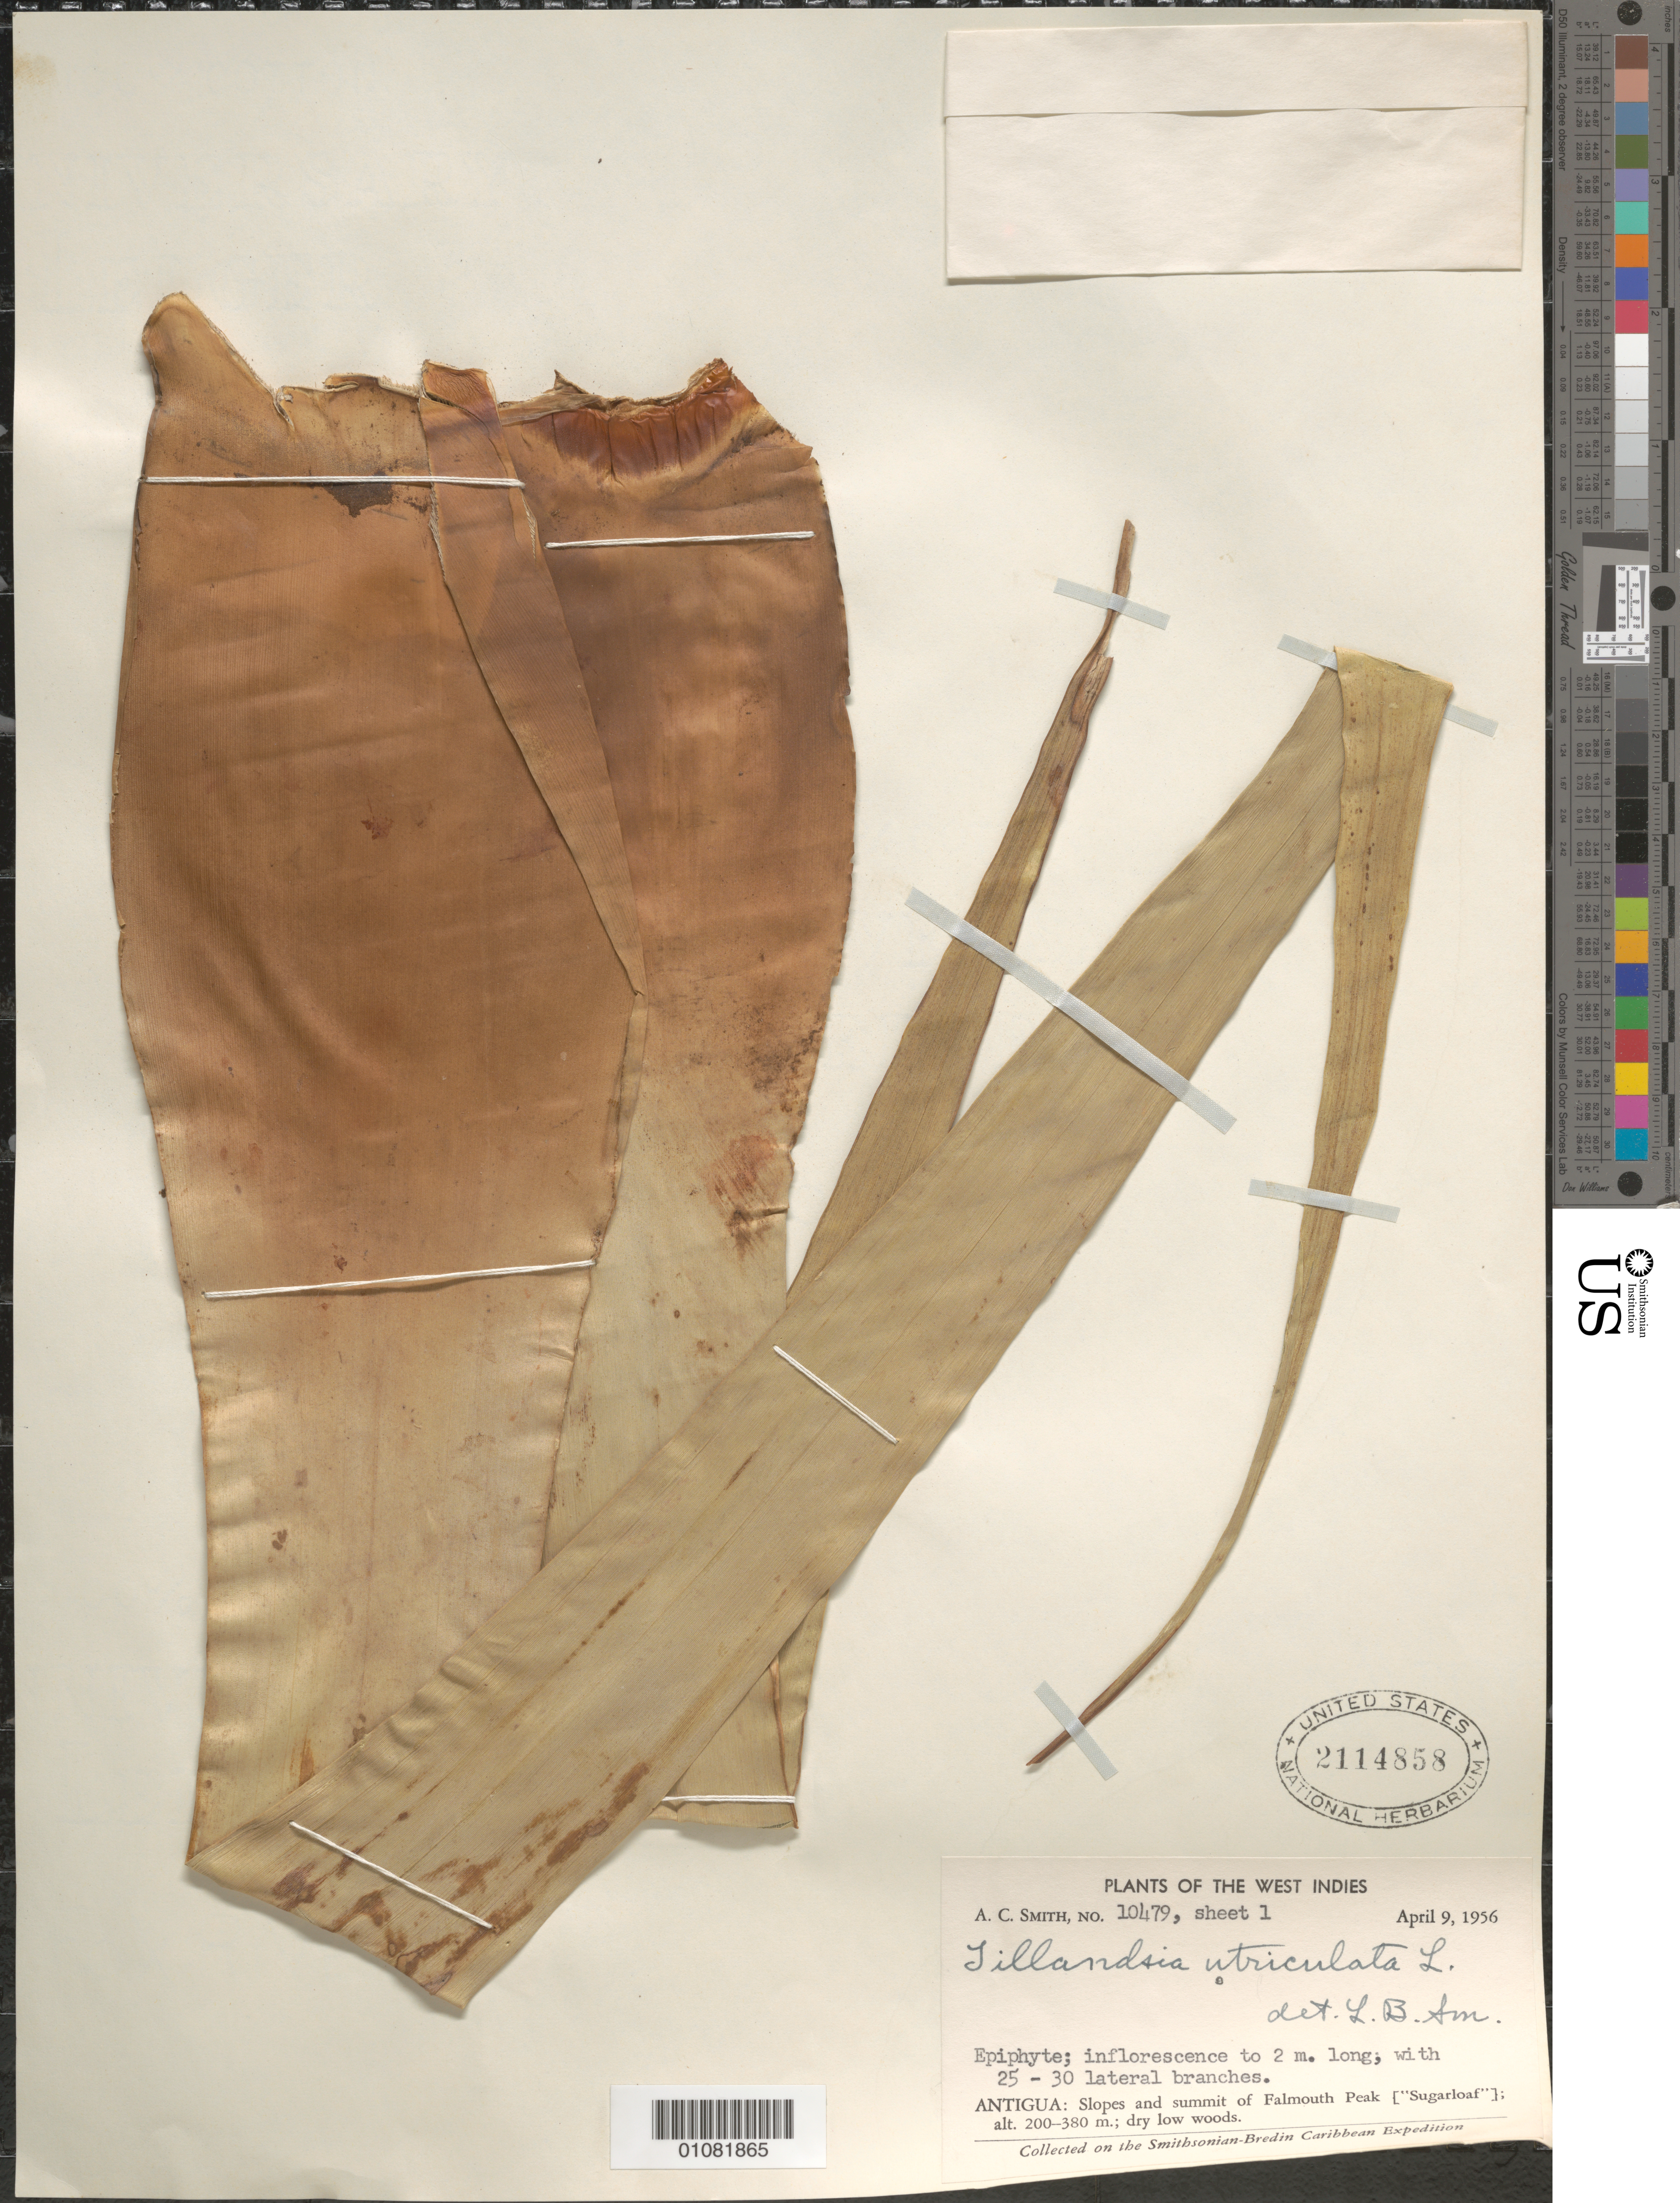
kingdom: Plantae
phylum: Tracheophyta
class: Liliopsida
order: Poales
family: Bromeliaceae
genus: Tillandsia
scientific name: Tillandsia utriculata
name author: L.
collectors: A. C. Smith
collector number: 10479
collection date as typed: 09 Apr 1956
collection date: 1956-04-09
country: Antigua and Barbuda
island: Antigua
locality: Slopes and summit of Falmouth Peak ("Sugarloaf")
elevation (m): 200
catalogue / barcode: US 2114858